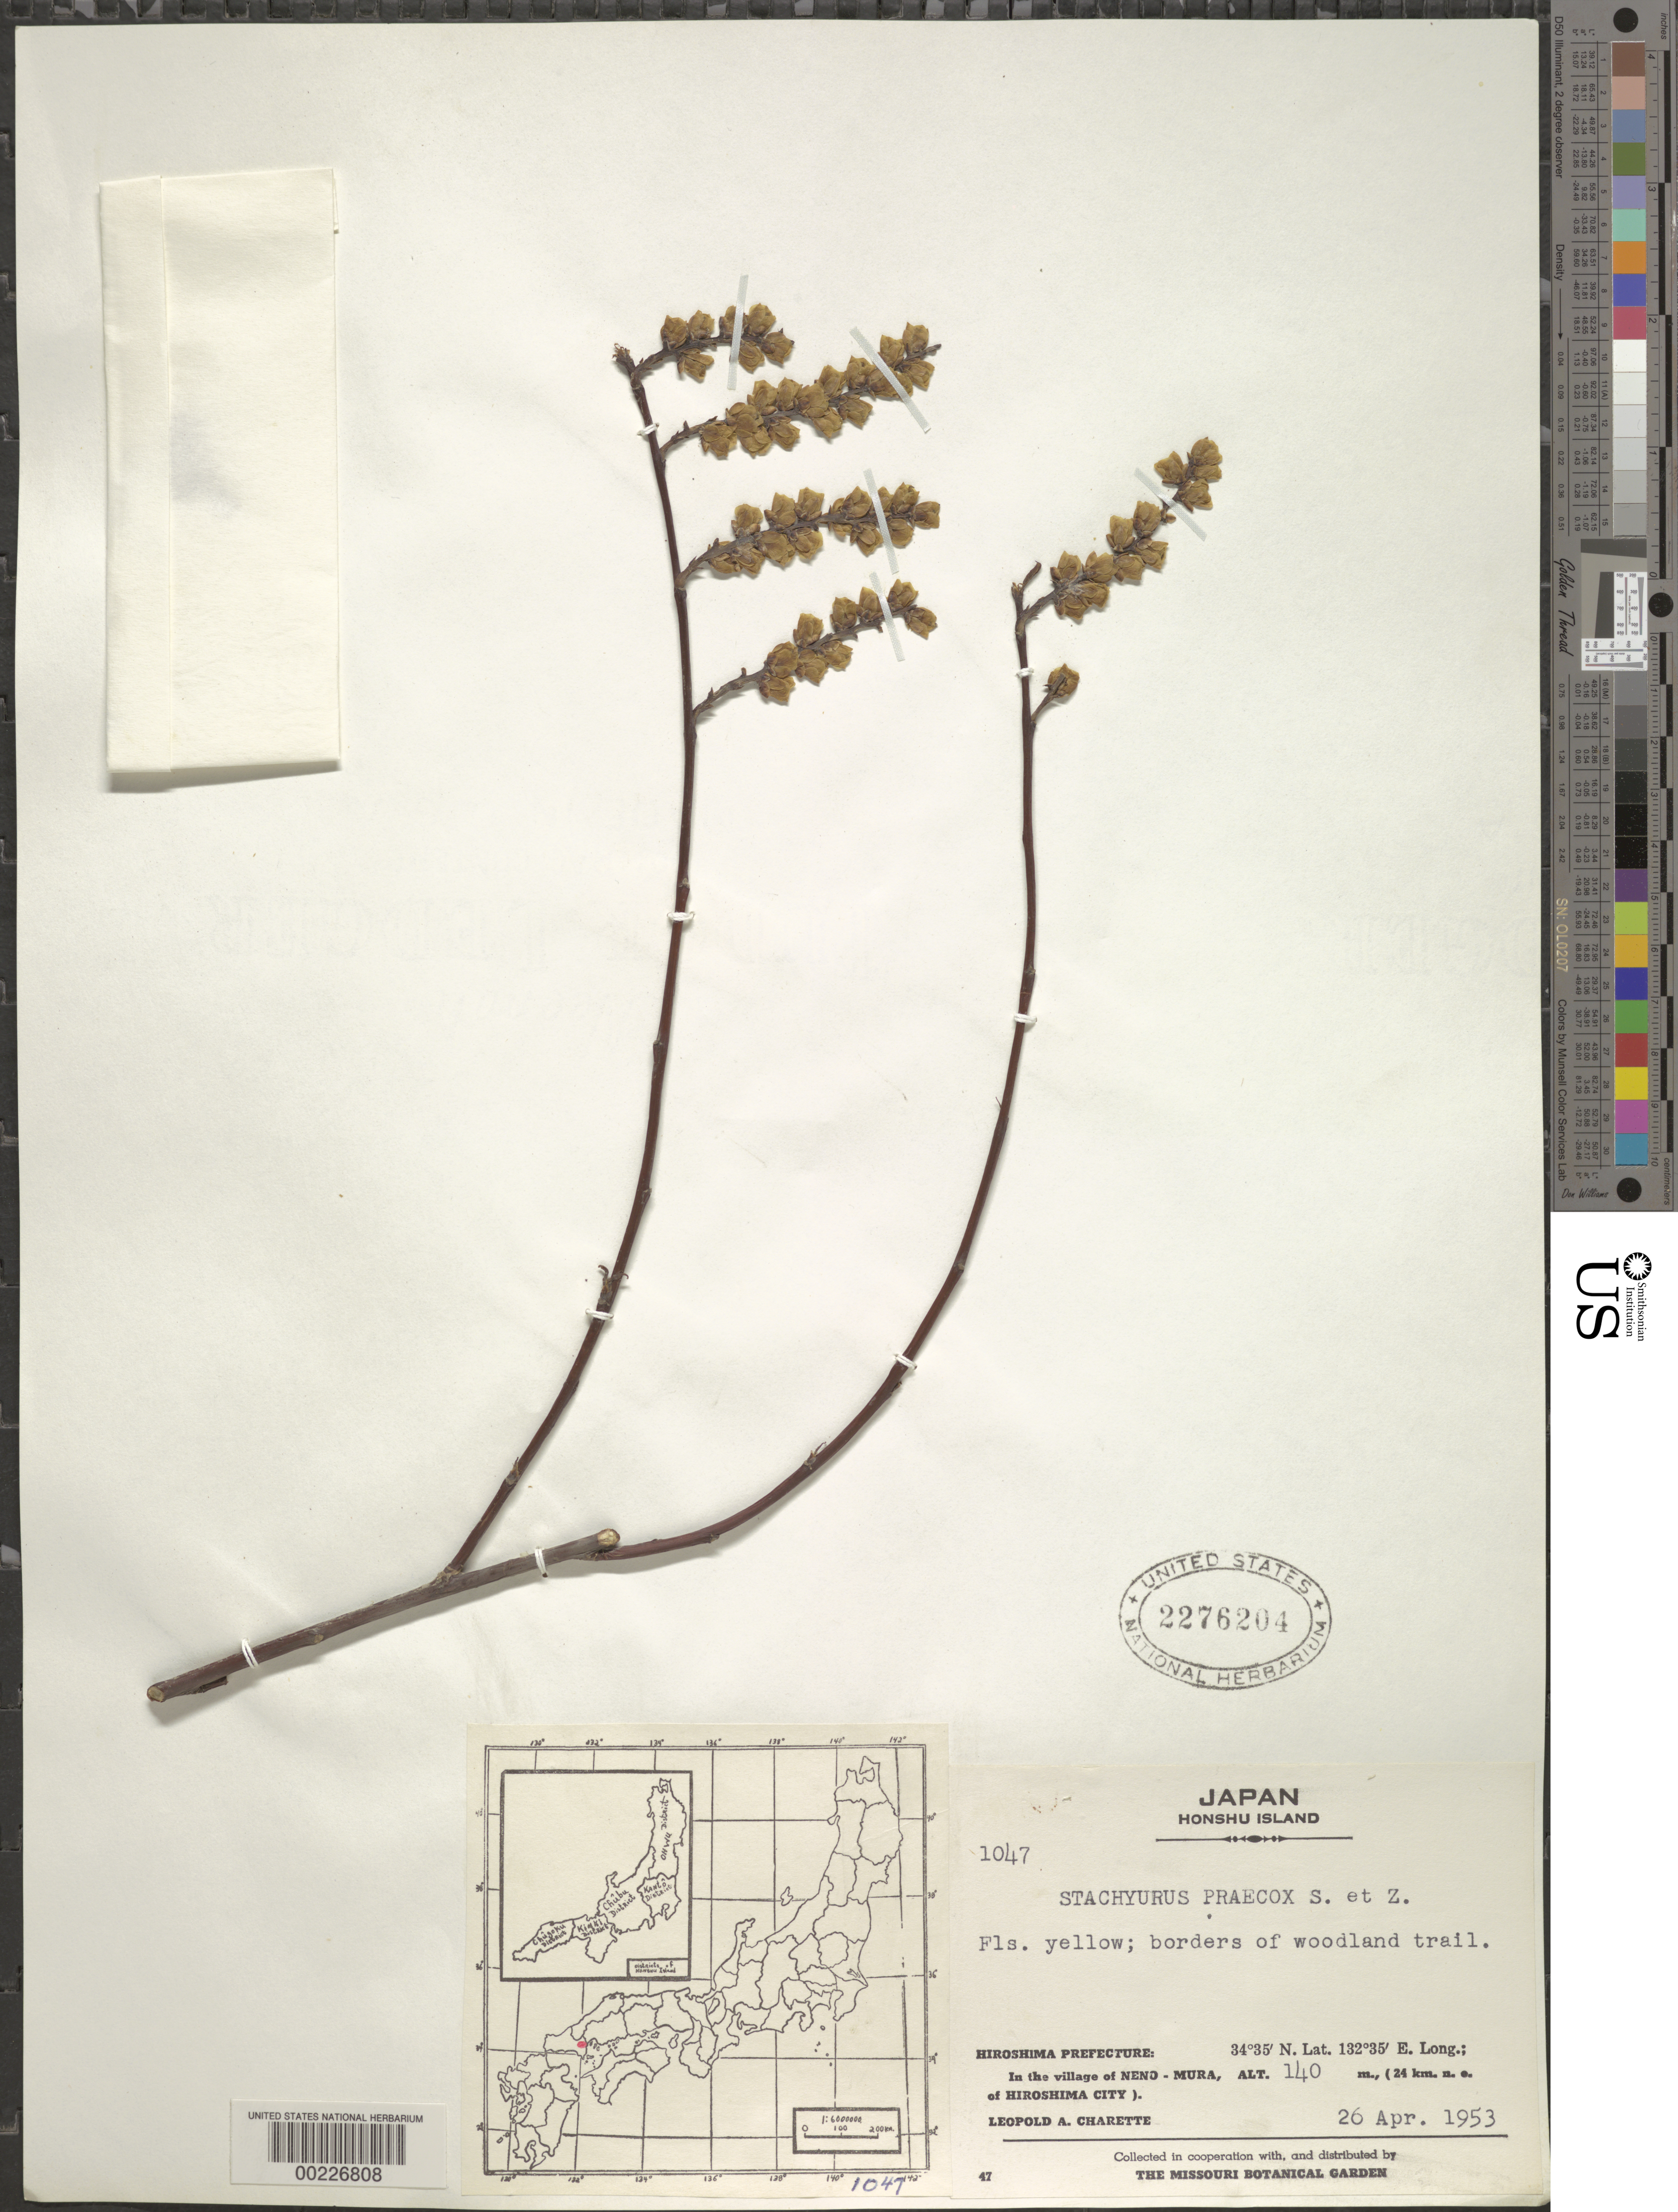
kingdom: Plantae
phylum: Tracheophyta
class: Magnoliopsida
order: Crossosomatales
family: Stachyuraceae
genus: Stachyurus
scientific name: Stachyurus praecox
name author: Siebold & Zucc.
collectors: L. A. Charette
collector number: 1047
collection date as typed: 26 Apr 1953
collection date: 1953-04-26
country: Japan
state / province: Hirosima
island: Honshu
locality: In the village of Neno-mura, 24 km NE of Hiroshima City.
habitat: Borders of woodland trail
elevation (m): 140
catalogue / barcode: US 2276204